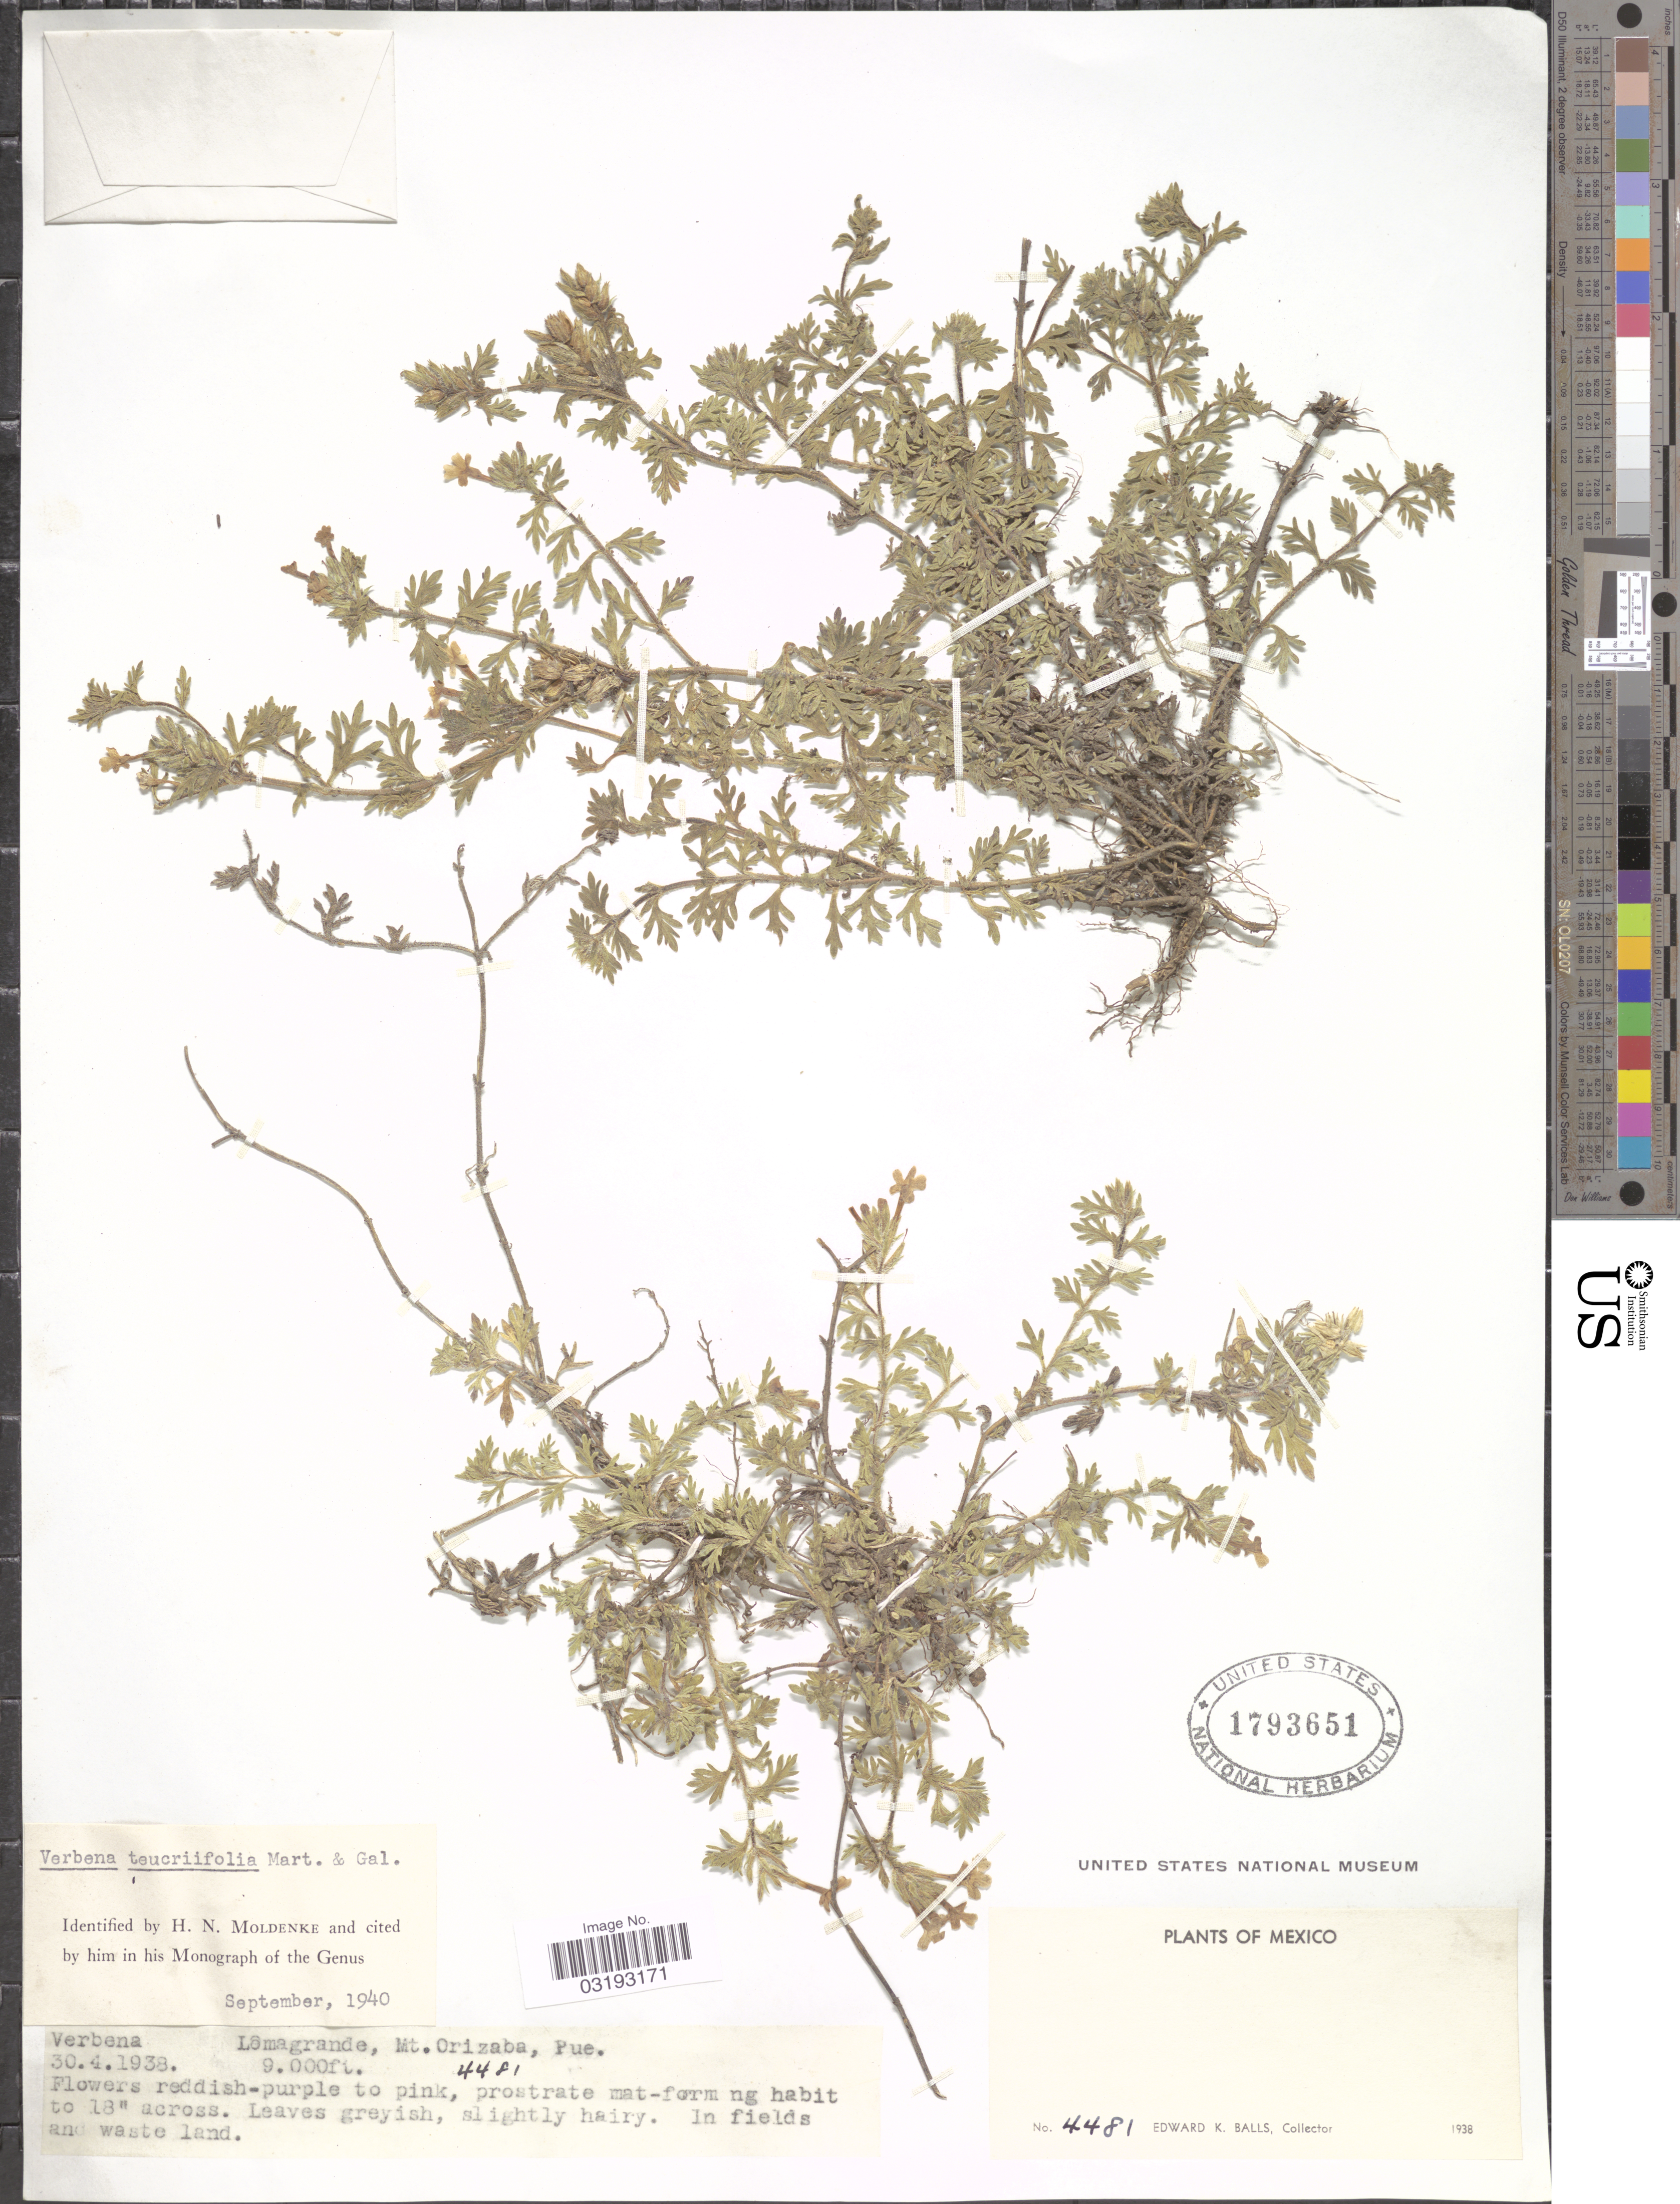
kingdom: Plantae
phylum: Tracheophyta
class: Magnoliopsida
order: Lamiales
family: Verbenaceae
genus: Verbena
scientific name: Verbena teucriifolia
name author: M. Martens & Galeotti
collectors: E. K. Balls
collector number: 4481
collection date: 1938-04-30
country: Mexico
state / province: Puebla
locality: Lomagrande, Mt. Orizaba, Pue.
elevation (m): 2743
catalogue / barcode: US 1793651